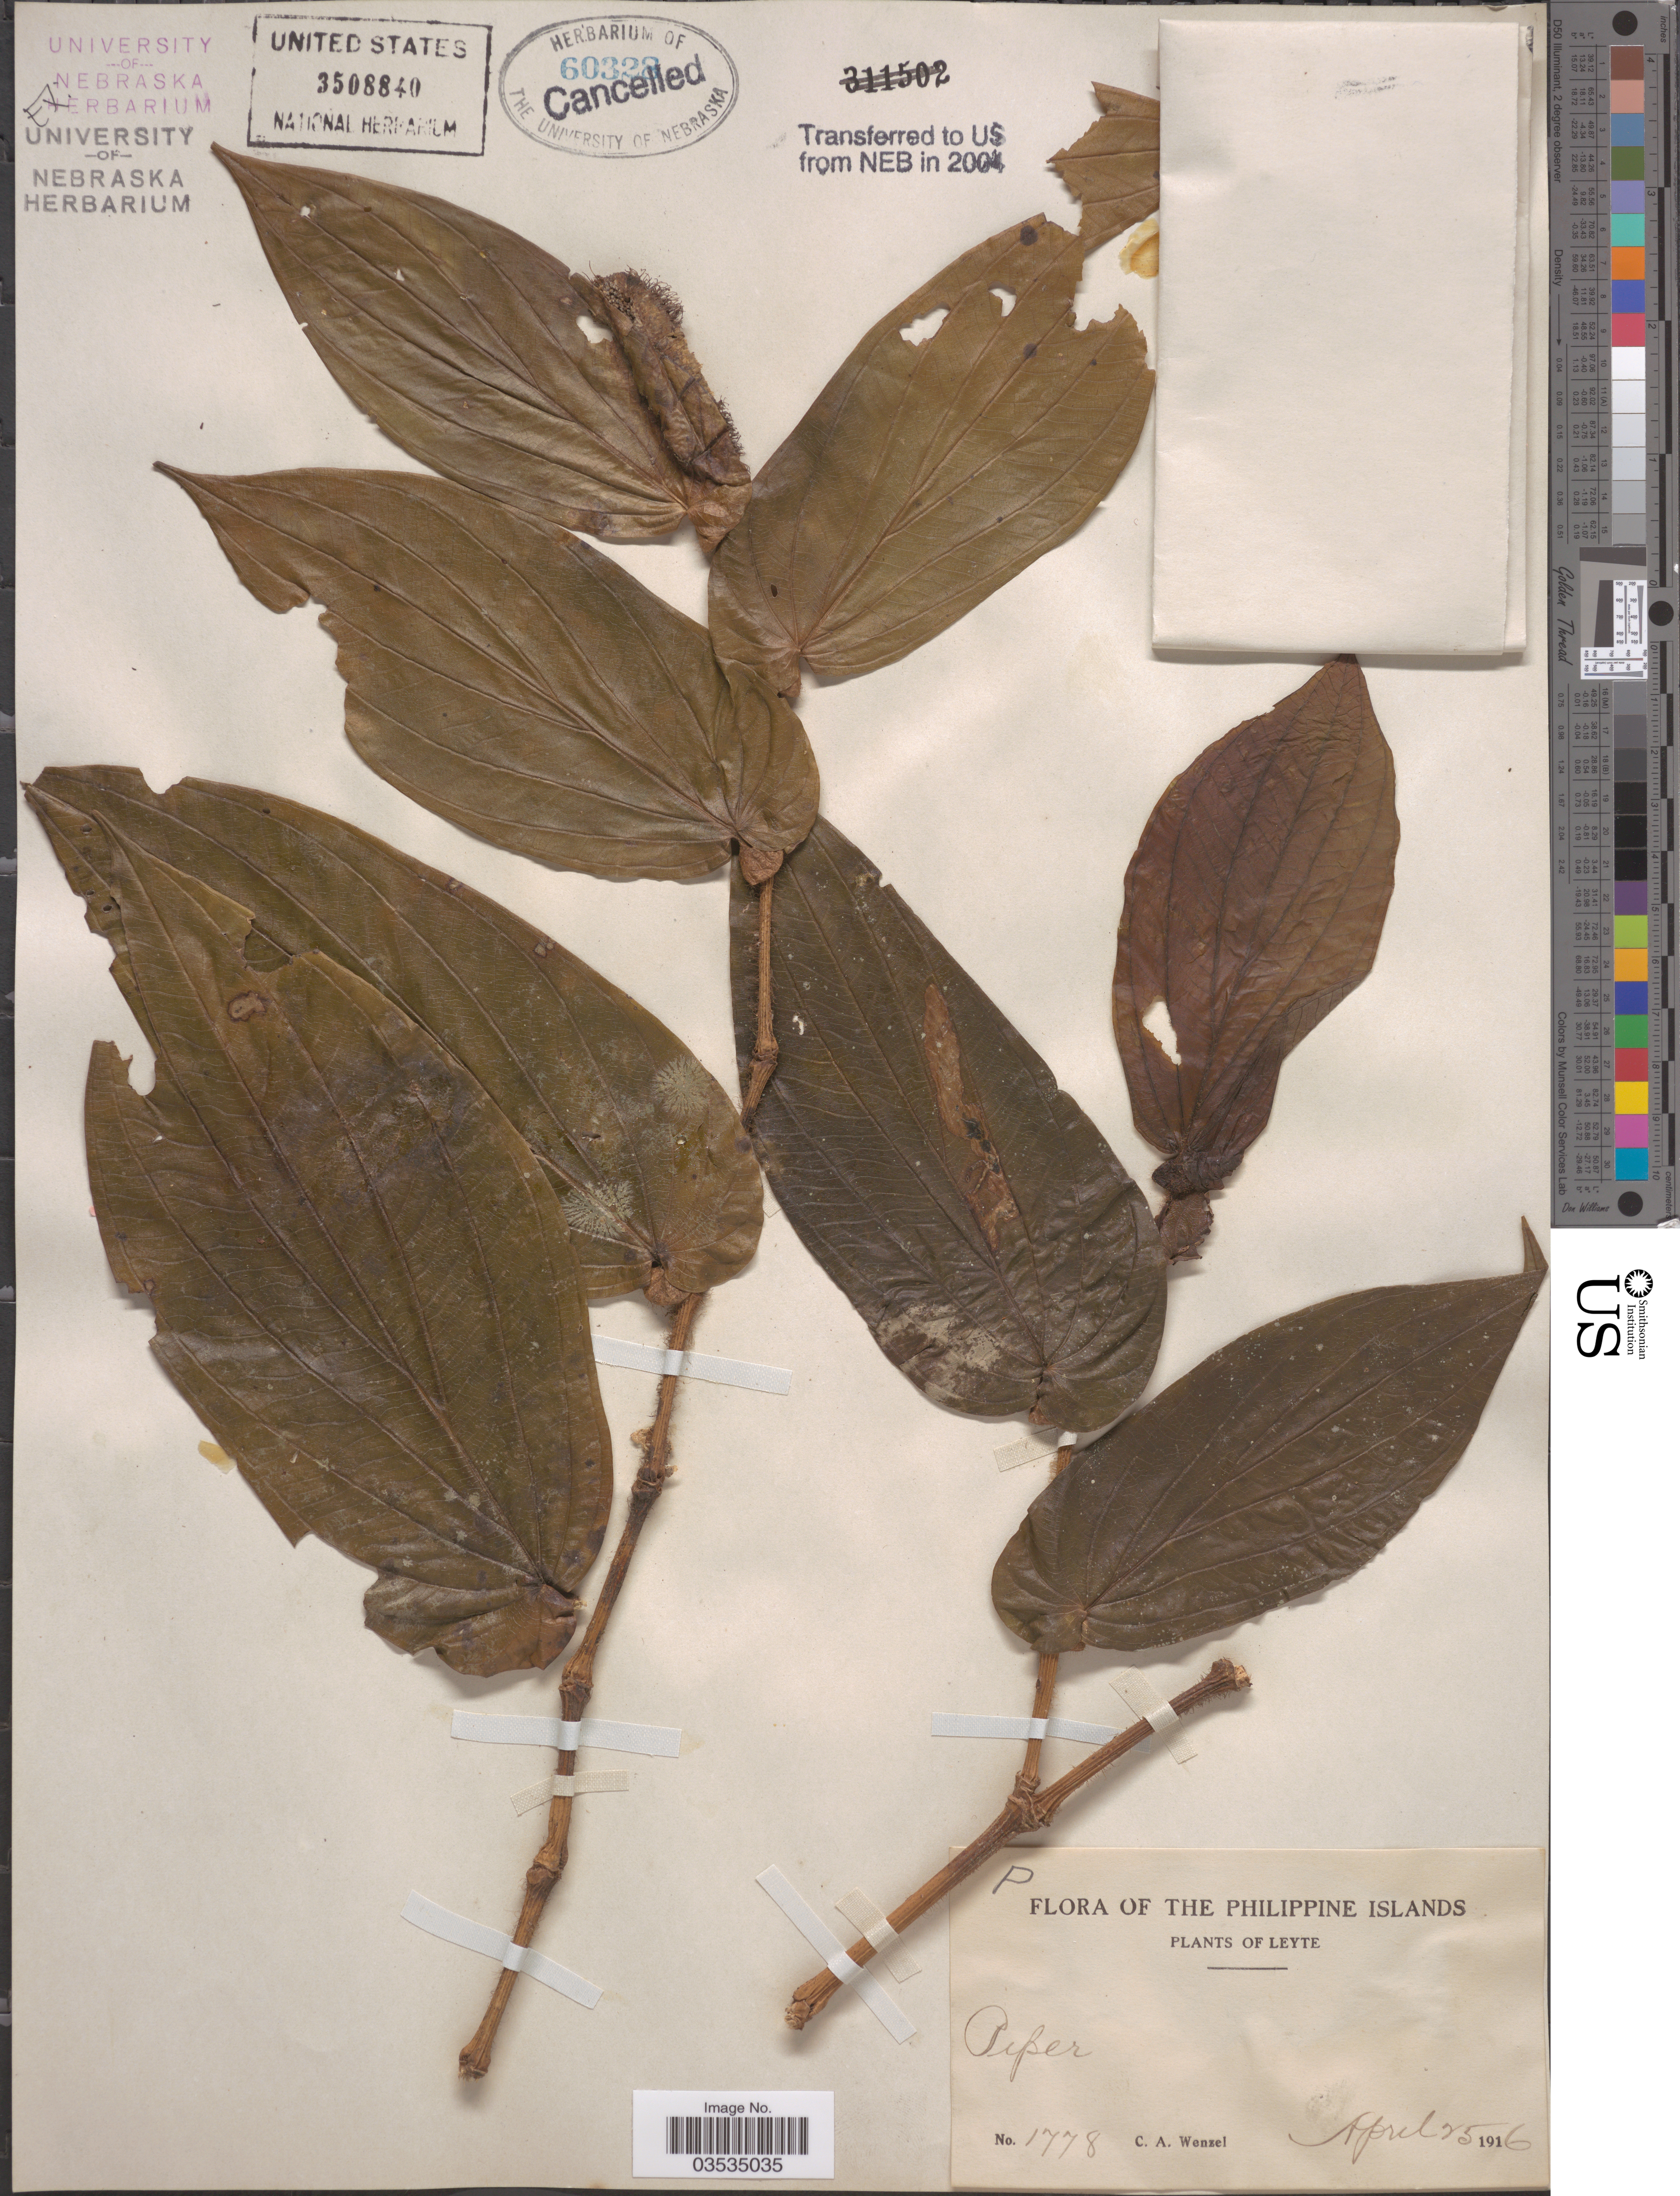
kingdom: Plantae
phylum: Tracheophyta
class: Magnoliopsida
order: Piperales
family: Piperaceae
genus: Piper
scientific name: Piper sp.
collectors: C. Wenzel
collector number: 1778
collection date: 1916-04-25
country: Philippines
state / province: Eastern Visayas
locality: Philippine Islands. Leyte.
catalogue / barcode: US 3508840